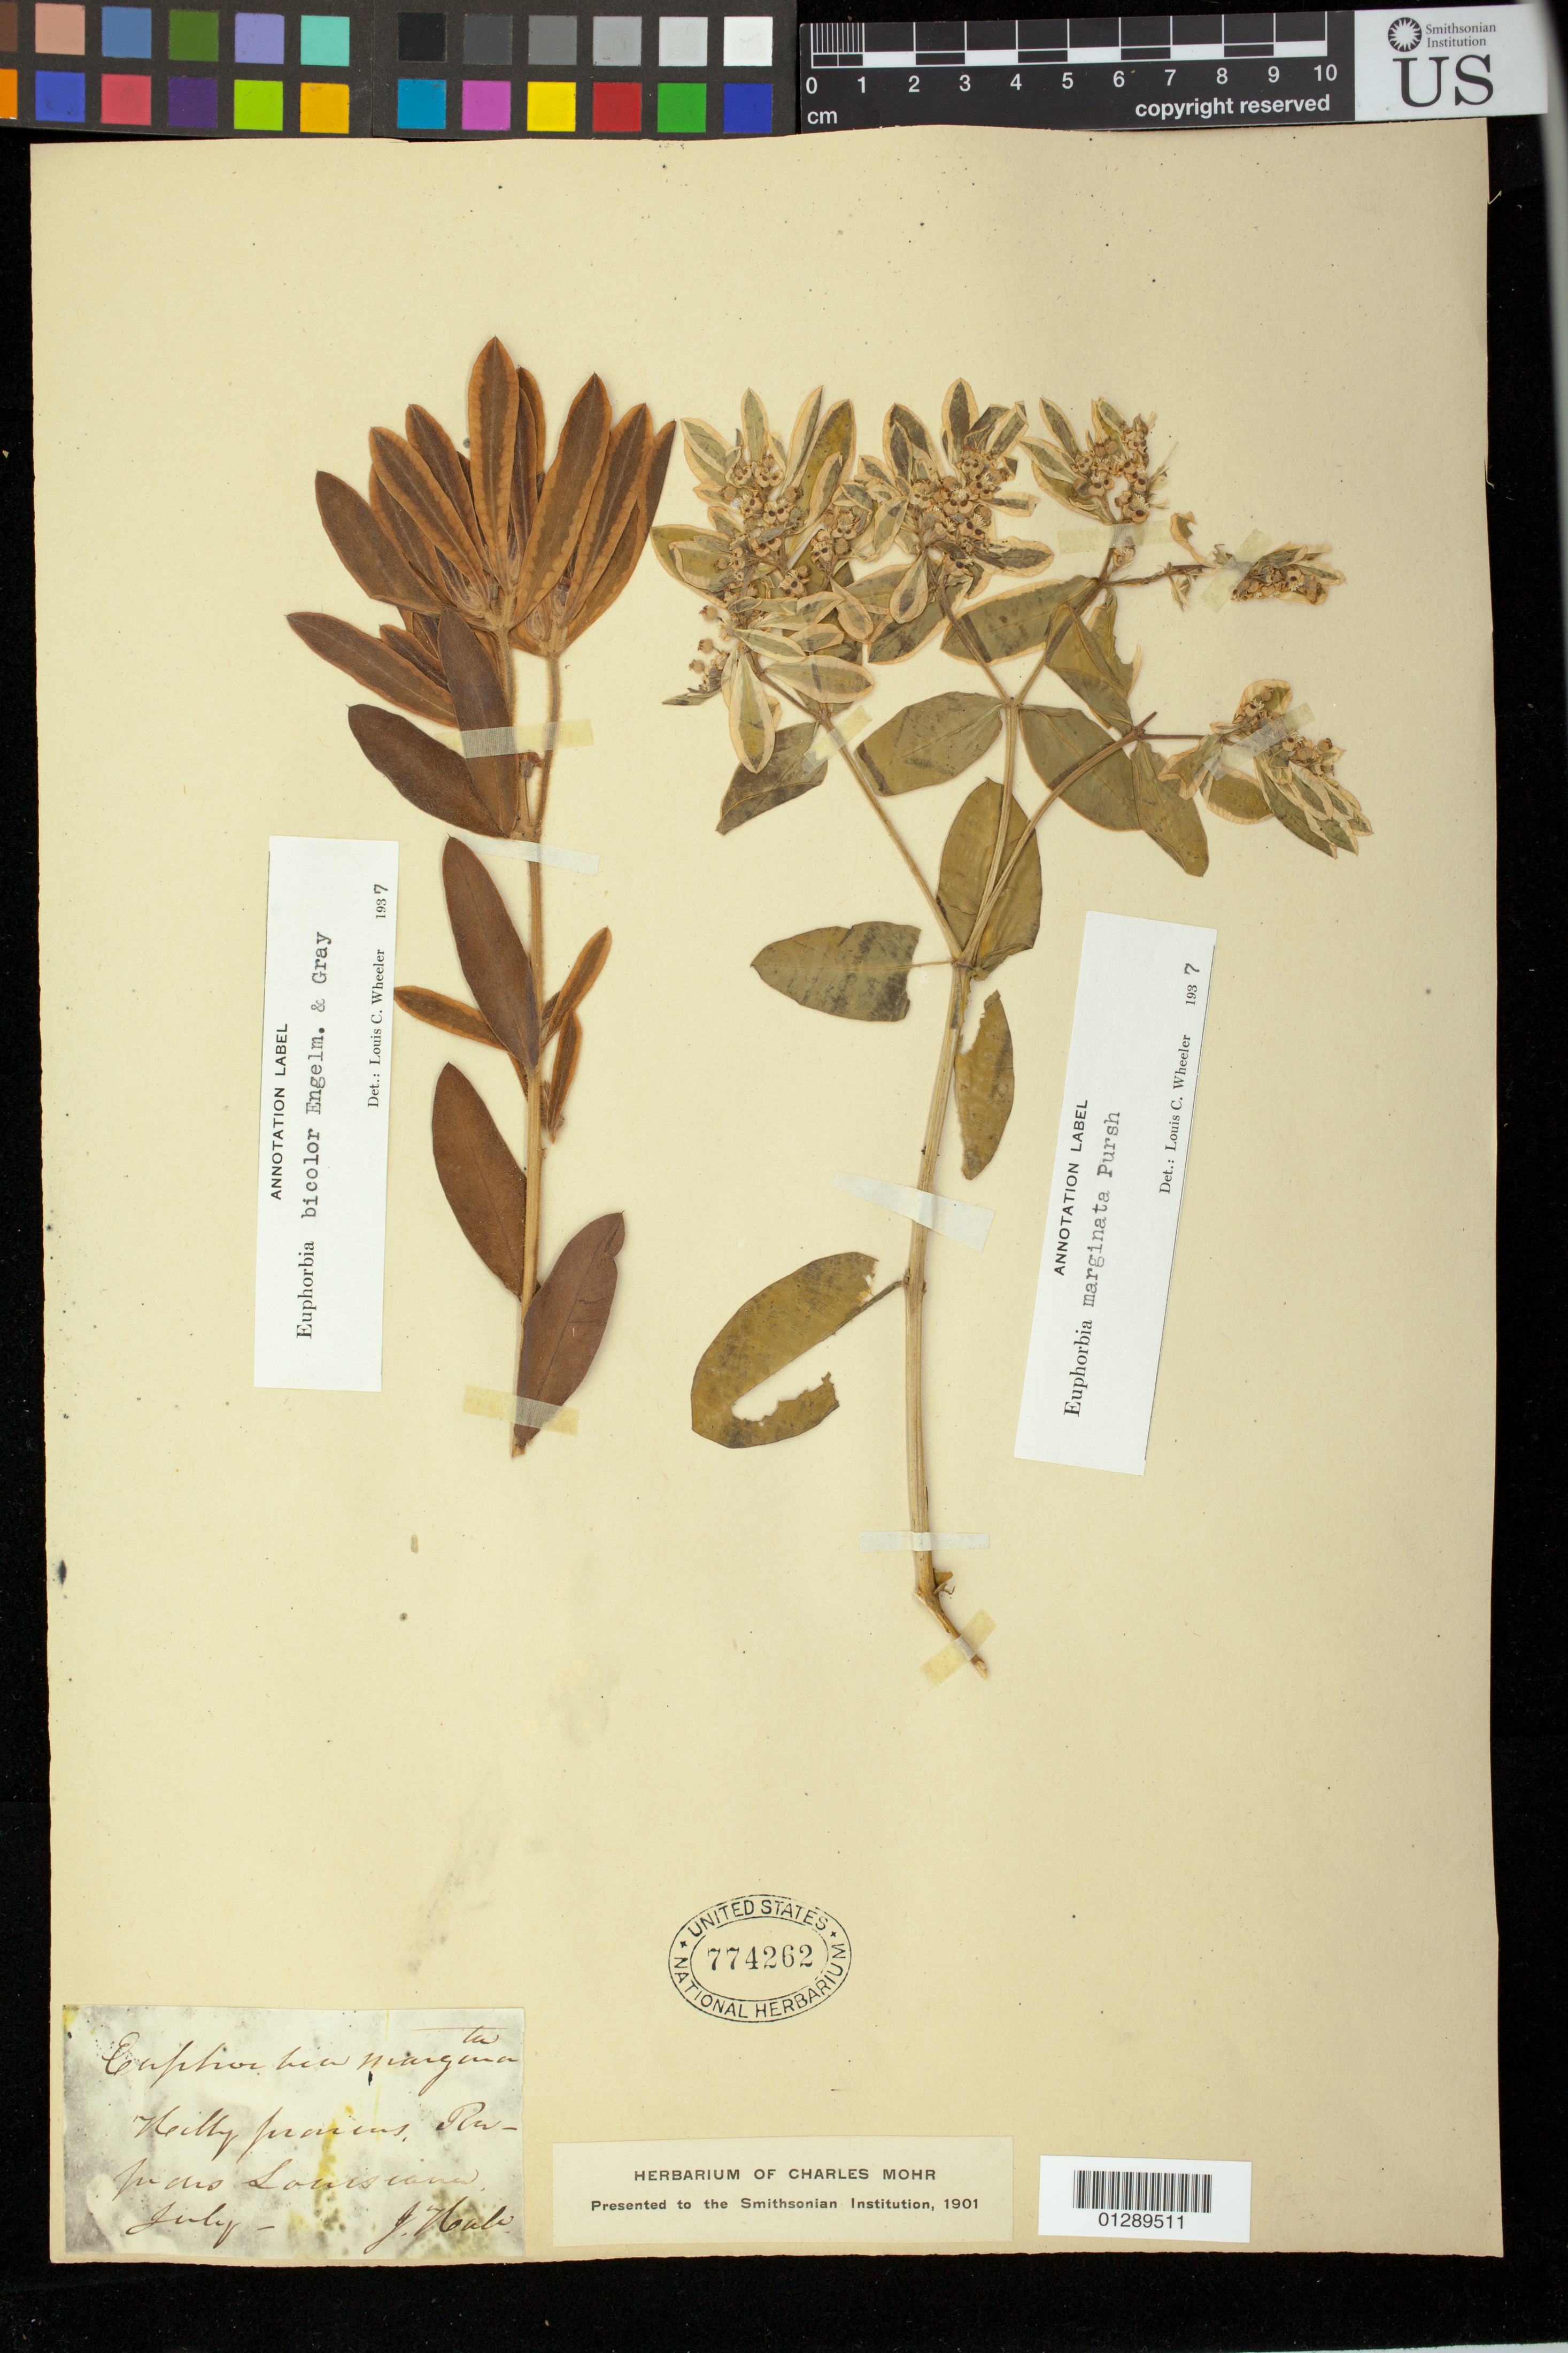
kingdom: Plantae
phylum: Tracheophyta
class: Magnoliopsida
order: Malpighiales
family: Euphorbiaceae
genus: Euphorbia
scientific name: Euphorbia bicolor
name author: Engelm. & A. Gray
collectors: J. Hale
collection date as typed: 07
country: United States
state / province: Louisiana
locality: Hilly praires, Raprecus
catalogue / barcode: US 774262